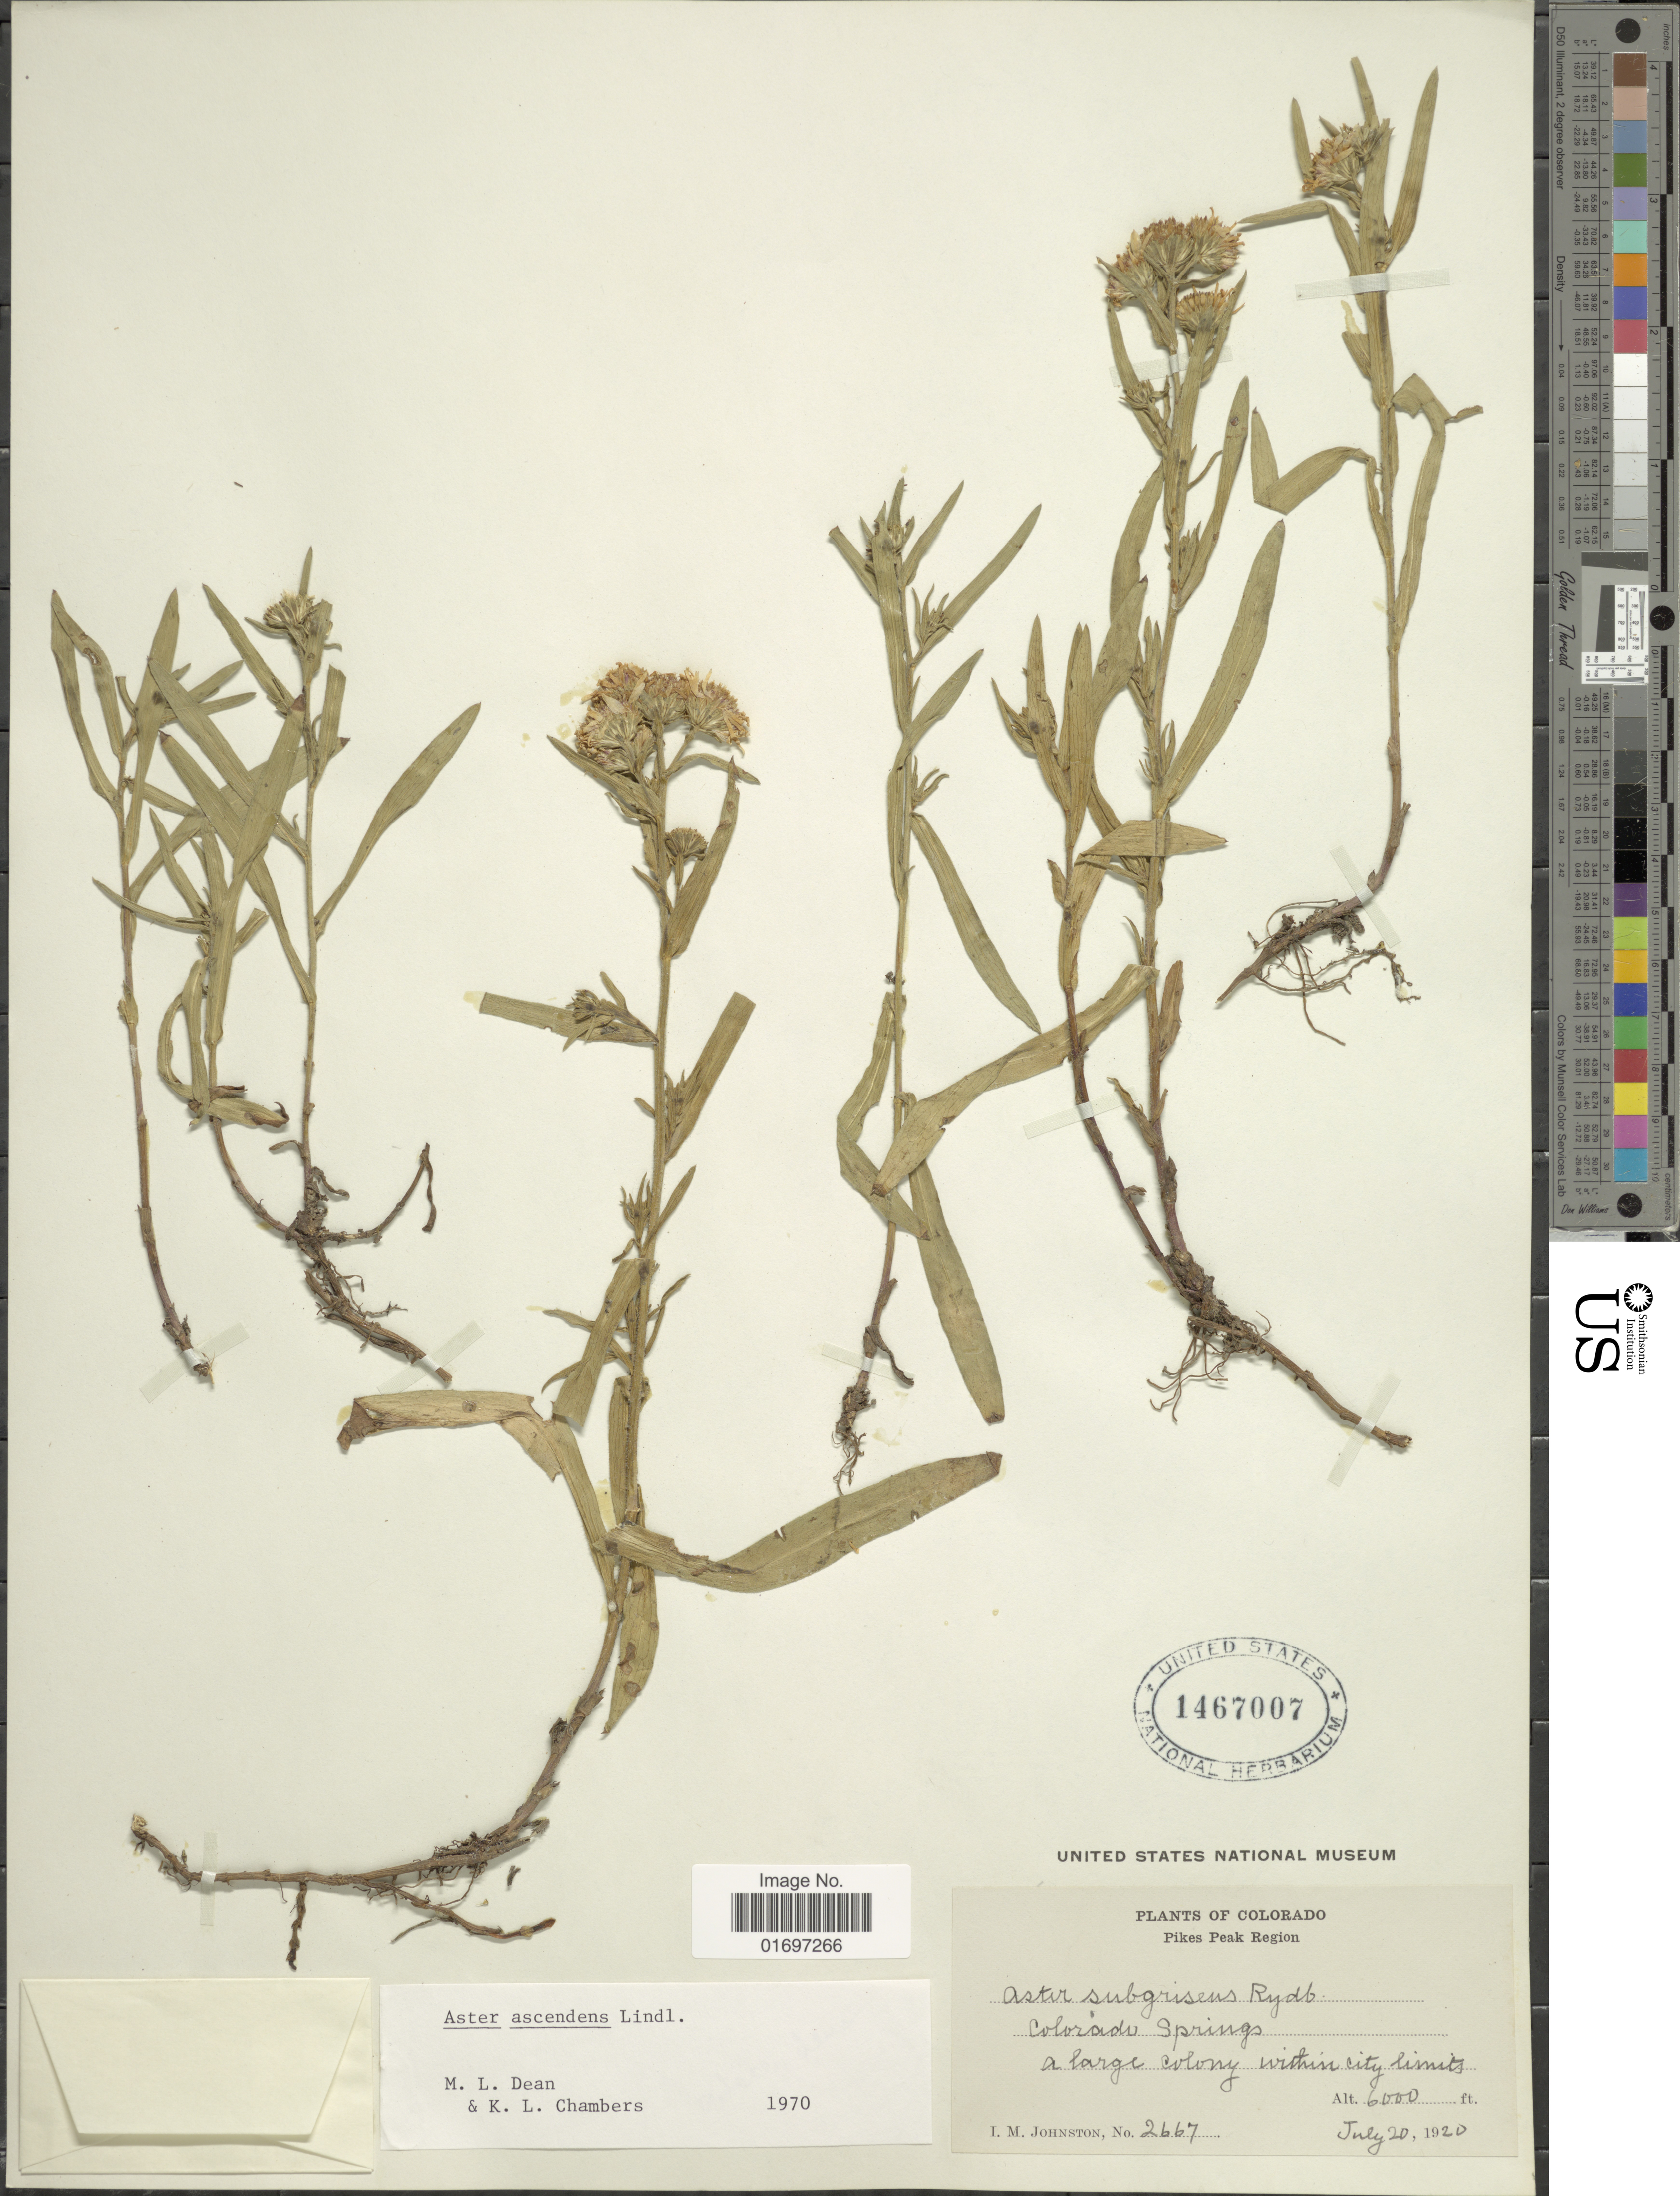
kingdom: Plantae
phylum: Tracheophyta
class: Magnoliopsida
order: Asterales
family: Asteraceae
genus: Symphyotrichum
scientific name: Symphyotrichum ascendens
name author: (Lindl.) G.L. Nesom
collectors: I.M. Johnston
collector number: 2667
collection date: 1920-07-20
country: United States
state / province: Colorado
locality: Colorado. Pikes Peak Region. Colorado Springs. A large colony within city limits.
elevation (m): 1829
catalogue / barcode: US 1467007